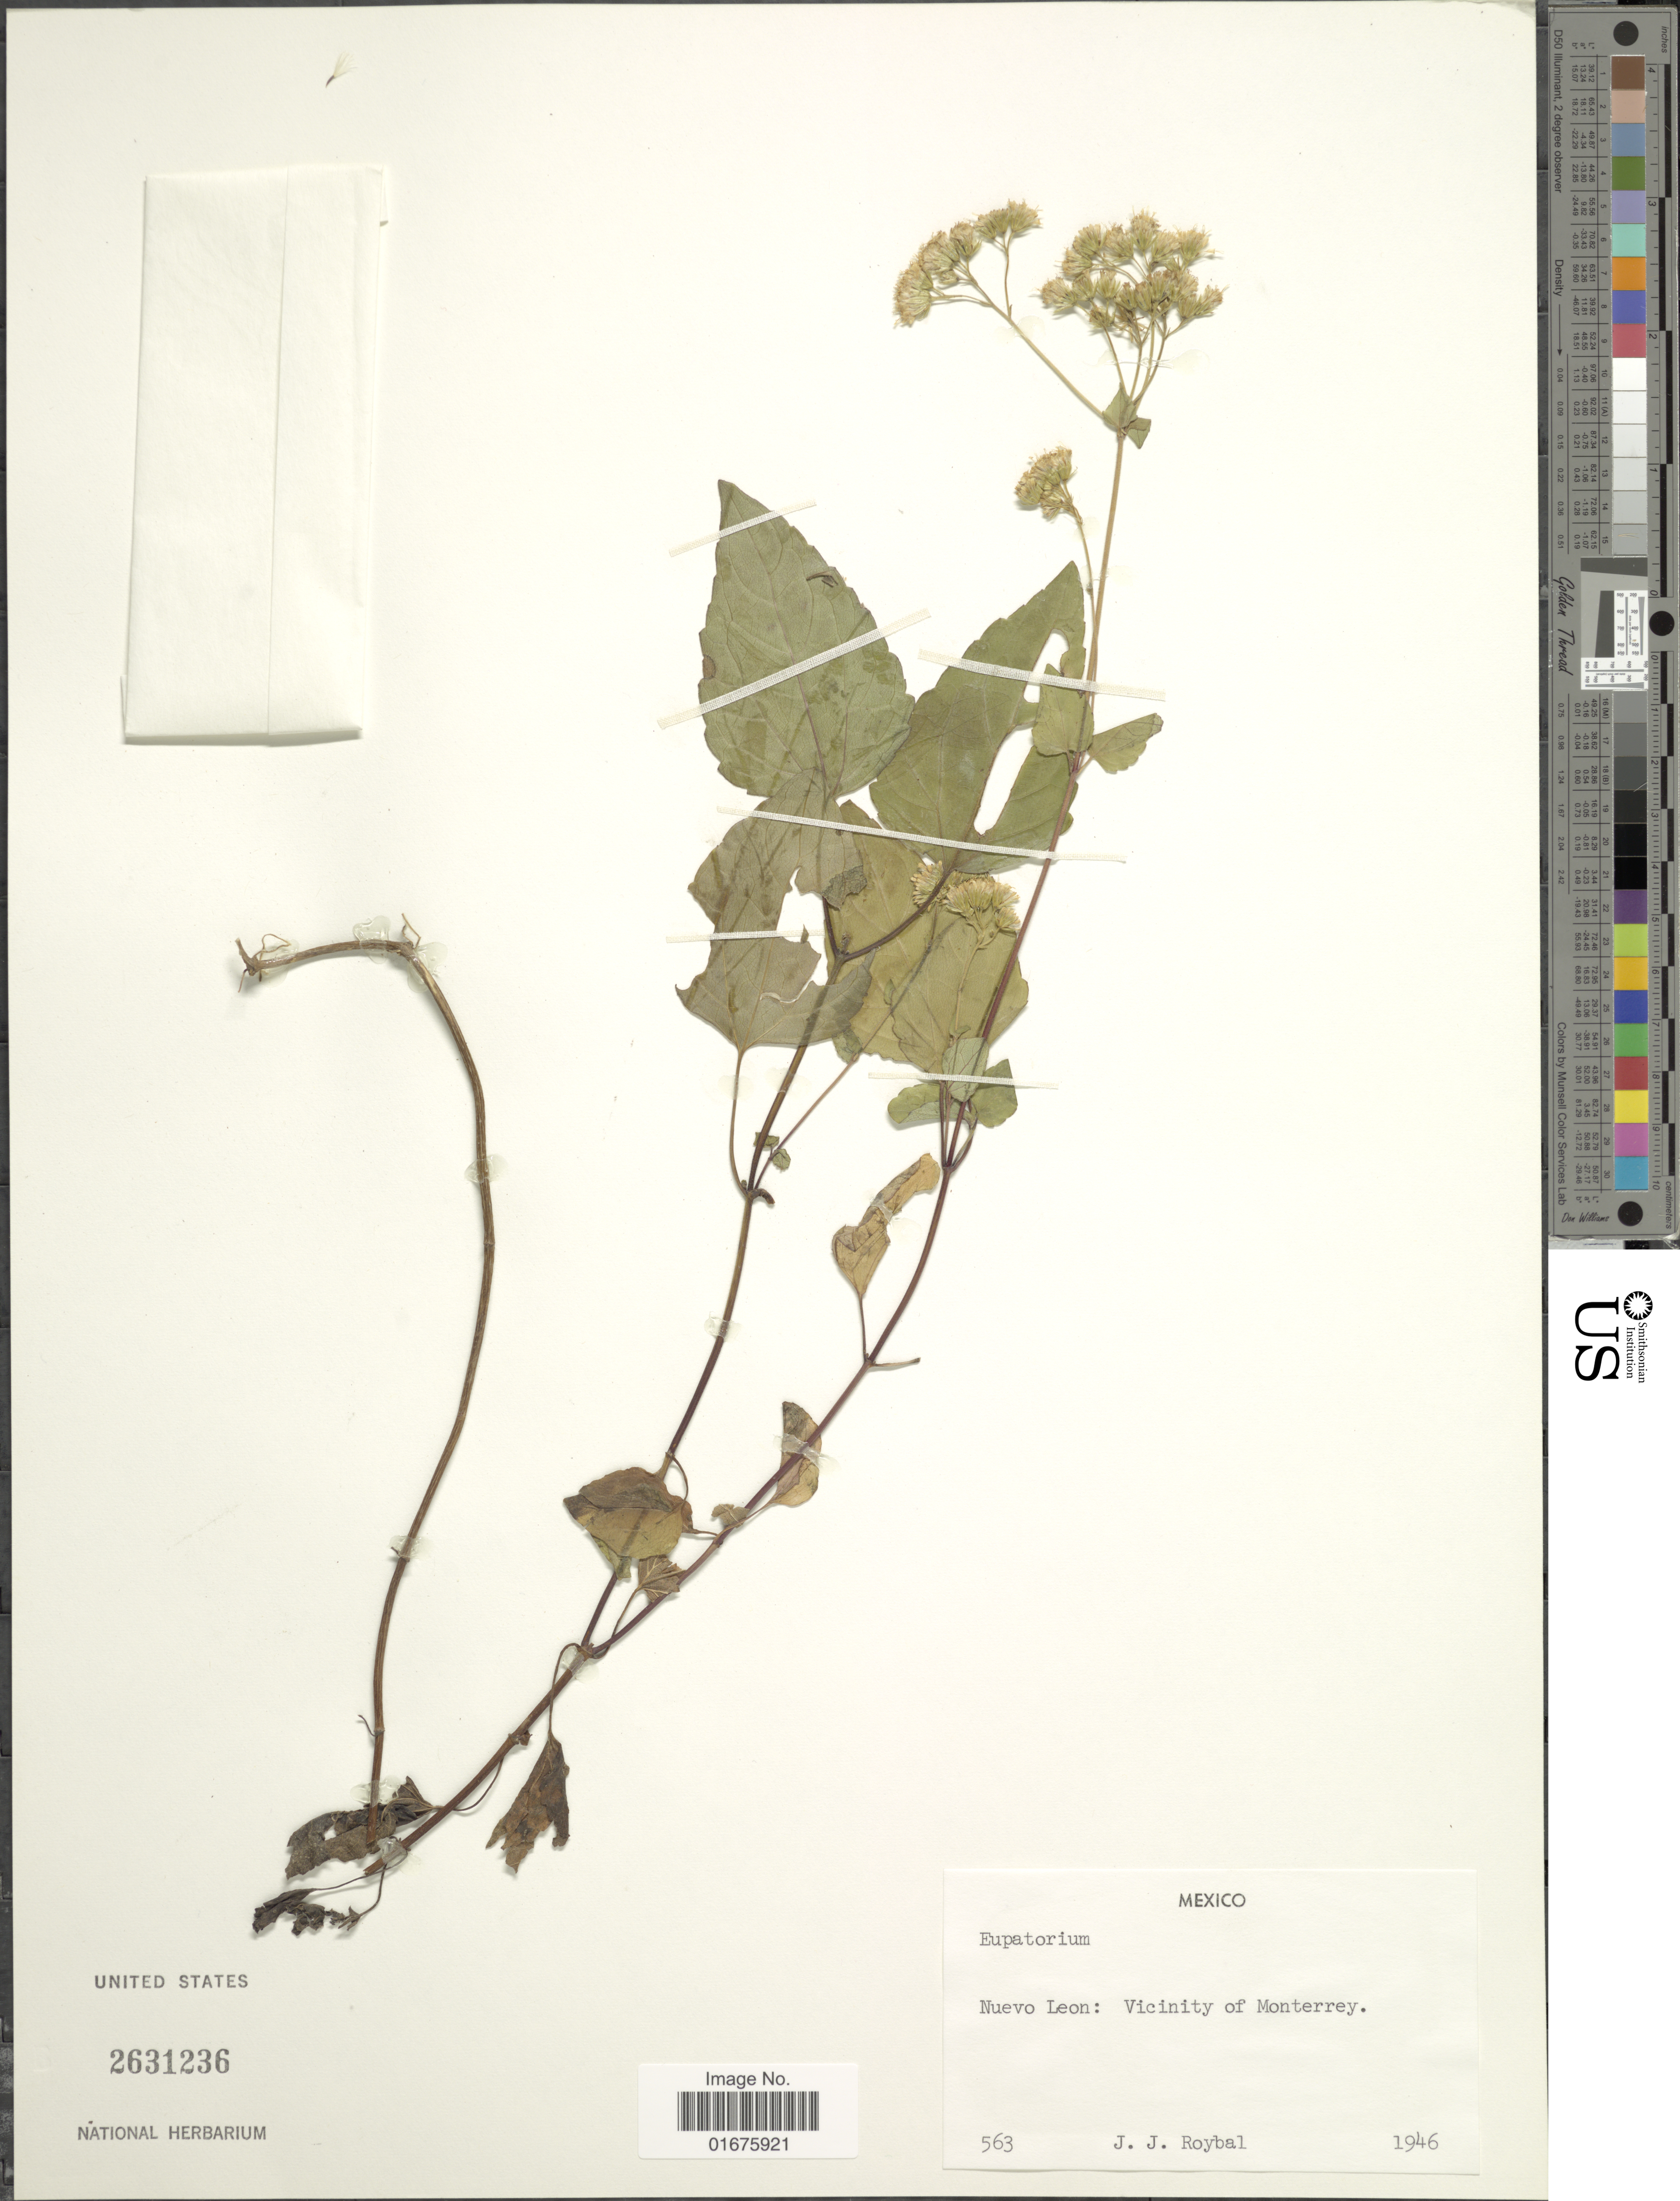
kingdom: Plantae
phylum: Tracheophyta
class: Magnoliopsida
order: Asterales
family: Asteraceae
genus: Ageratina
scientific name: Ageratina havanensis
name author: (Kunth) R.M. King & H. Rob.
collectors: J. J. Roybal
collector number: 563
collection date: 1946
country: Mexico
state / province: Nuevo León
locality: Vicinity of Monterrey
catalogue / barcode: US 2631236